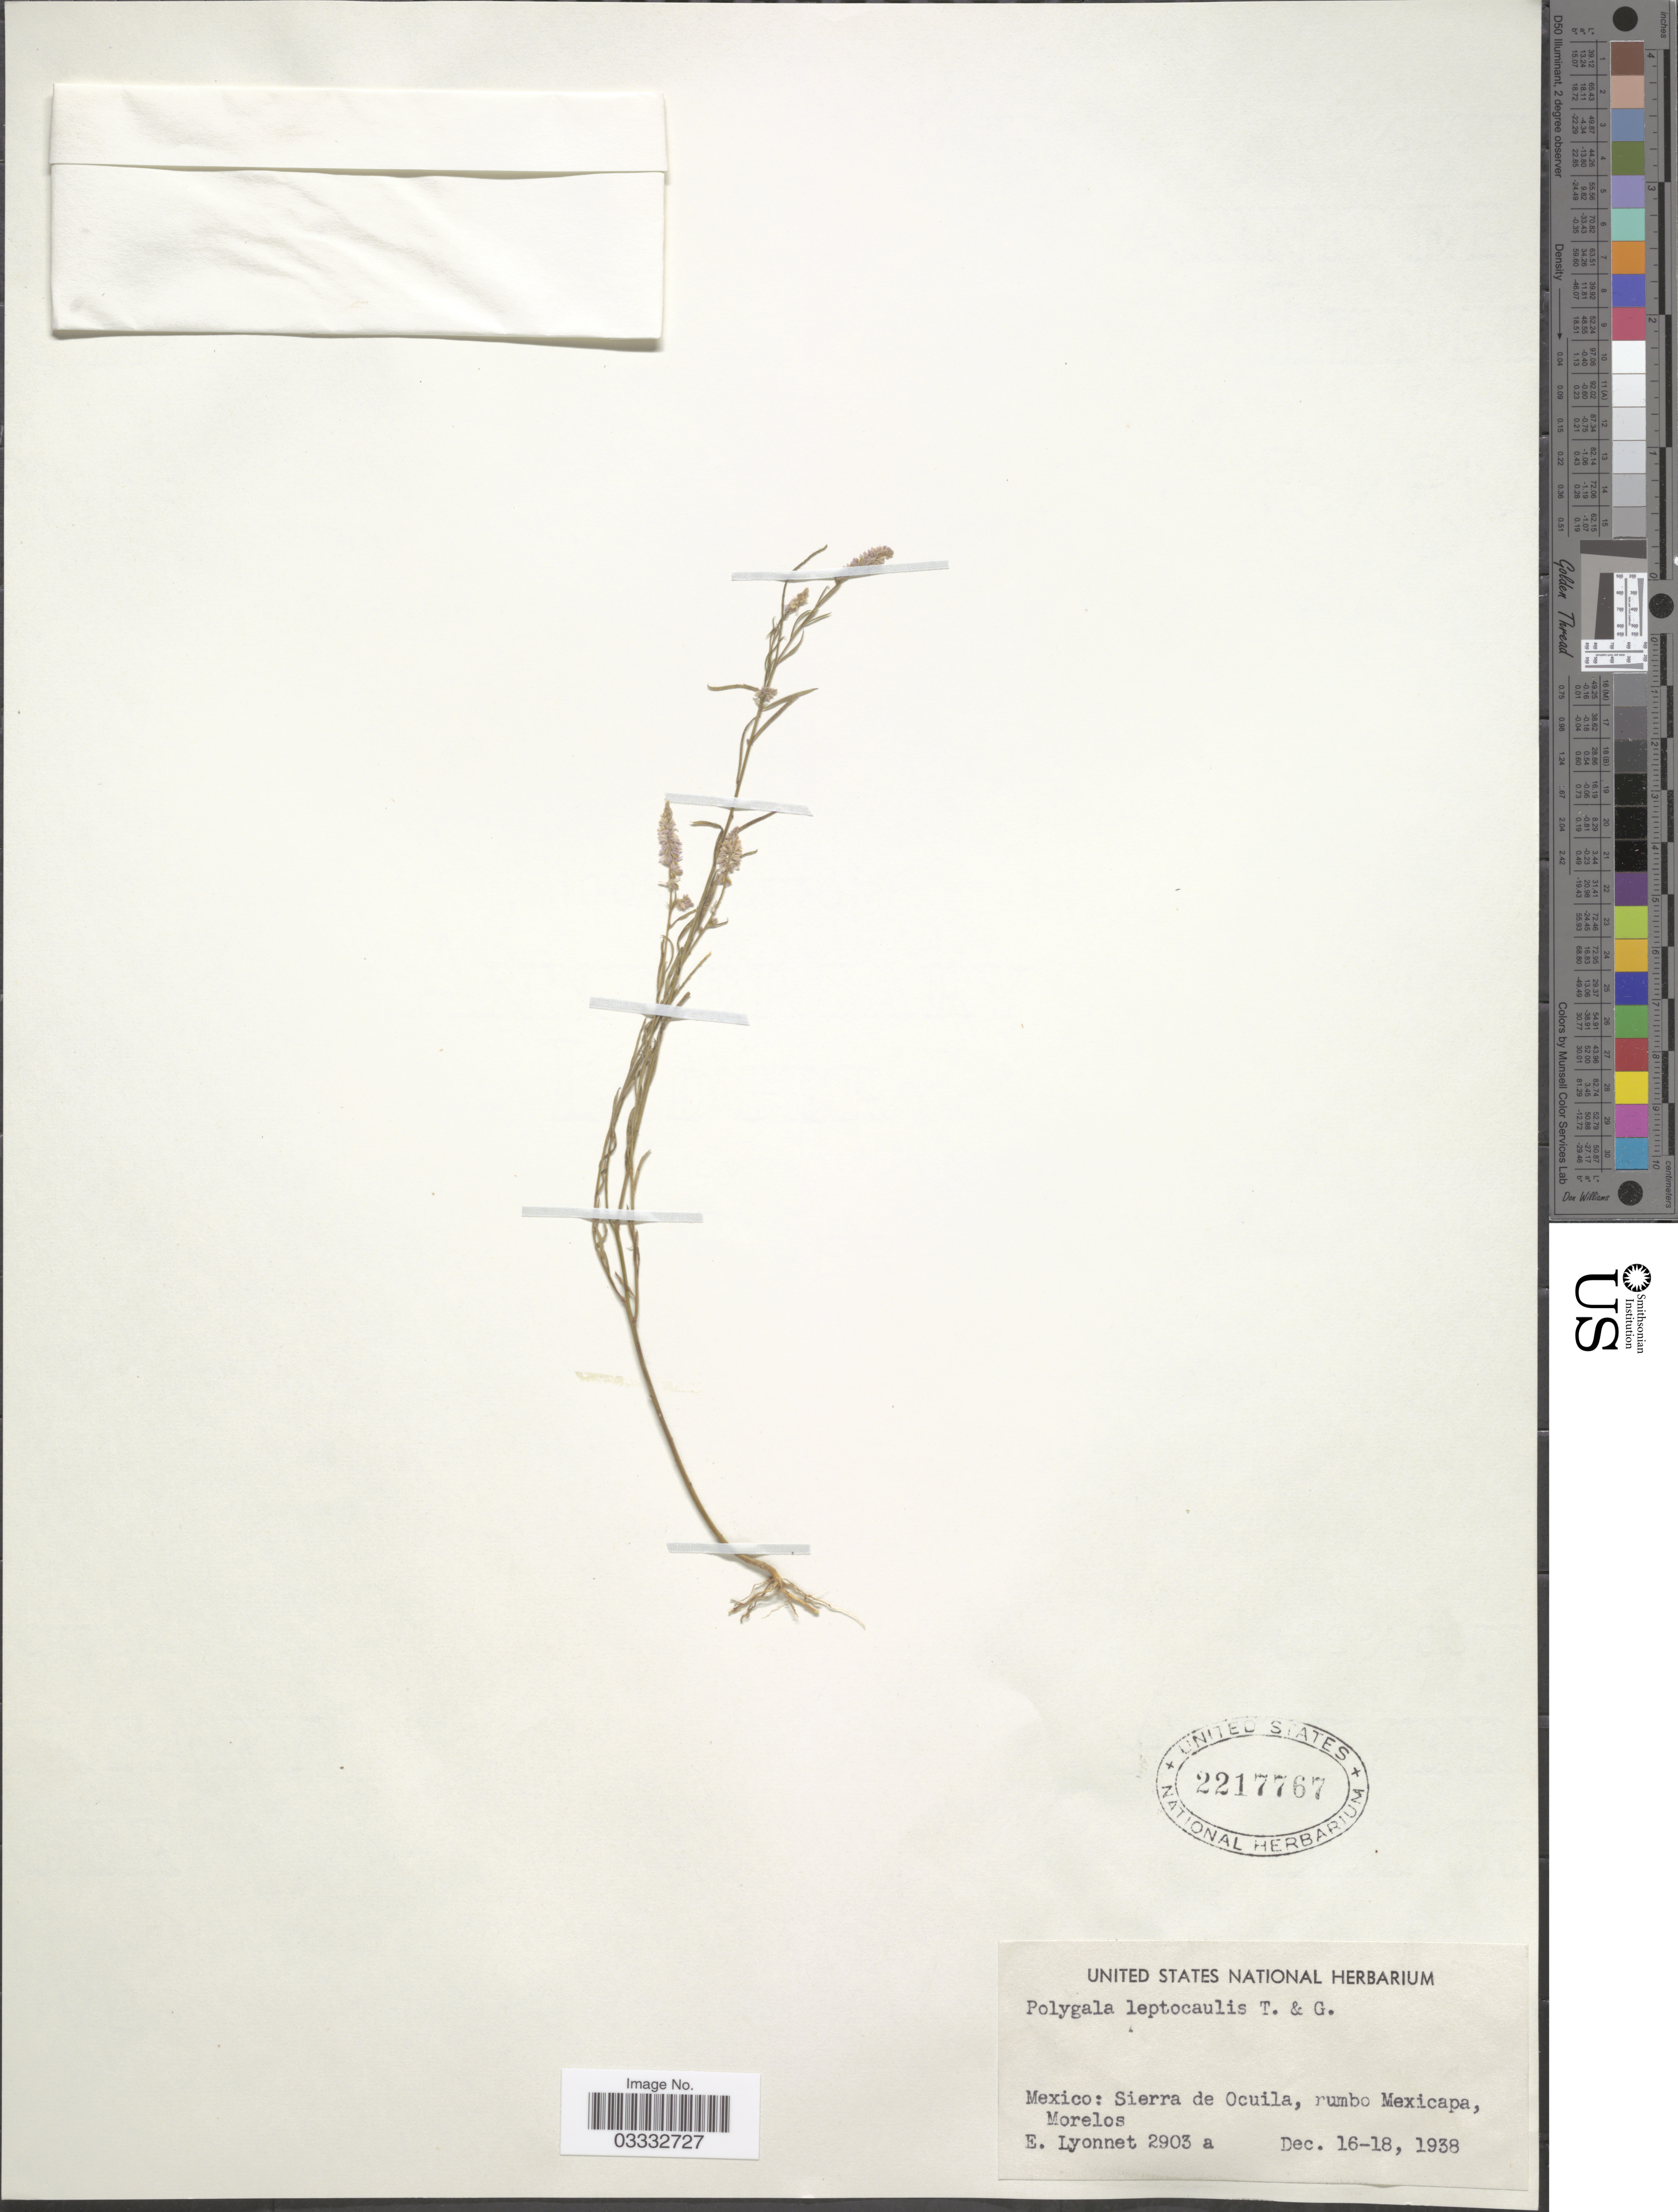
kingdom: Plantae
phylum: Tracheophyta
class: Magnoliopsida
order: Fabales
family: Polygalaceae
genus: Polygala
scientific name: Polygala leptocaulis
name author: Torr. & A. Gray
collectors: E. Lyonnet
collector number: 2903a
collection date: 1938-12-16/1938-12-18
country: Mexico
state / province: Morelos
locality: Sierra de Ocuila, rumbo Mexicapa.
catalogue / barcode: US 2217767